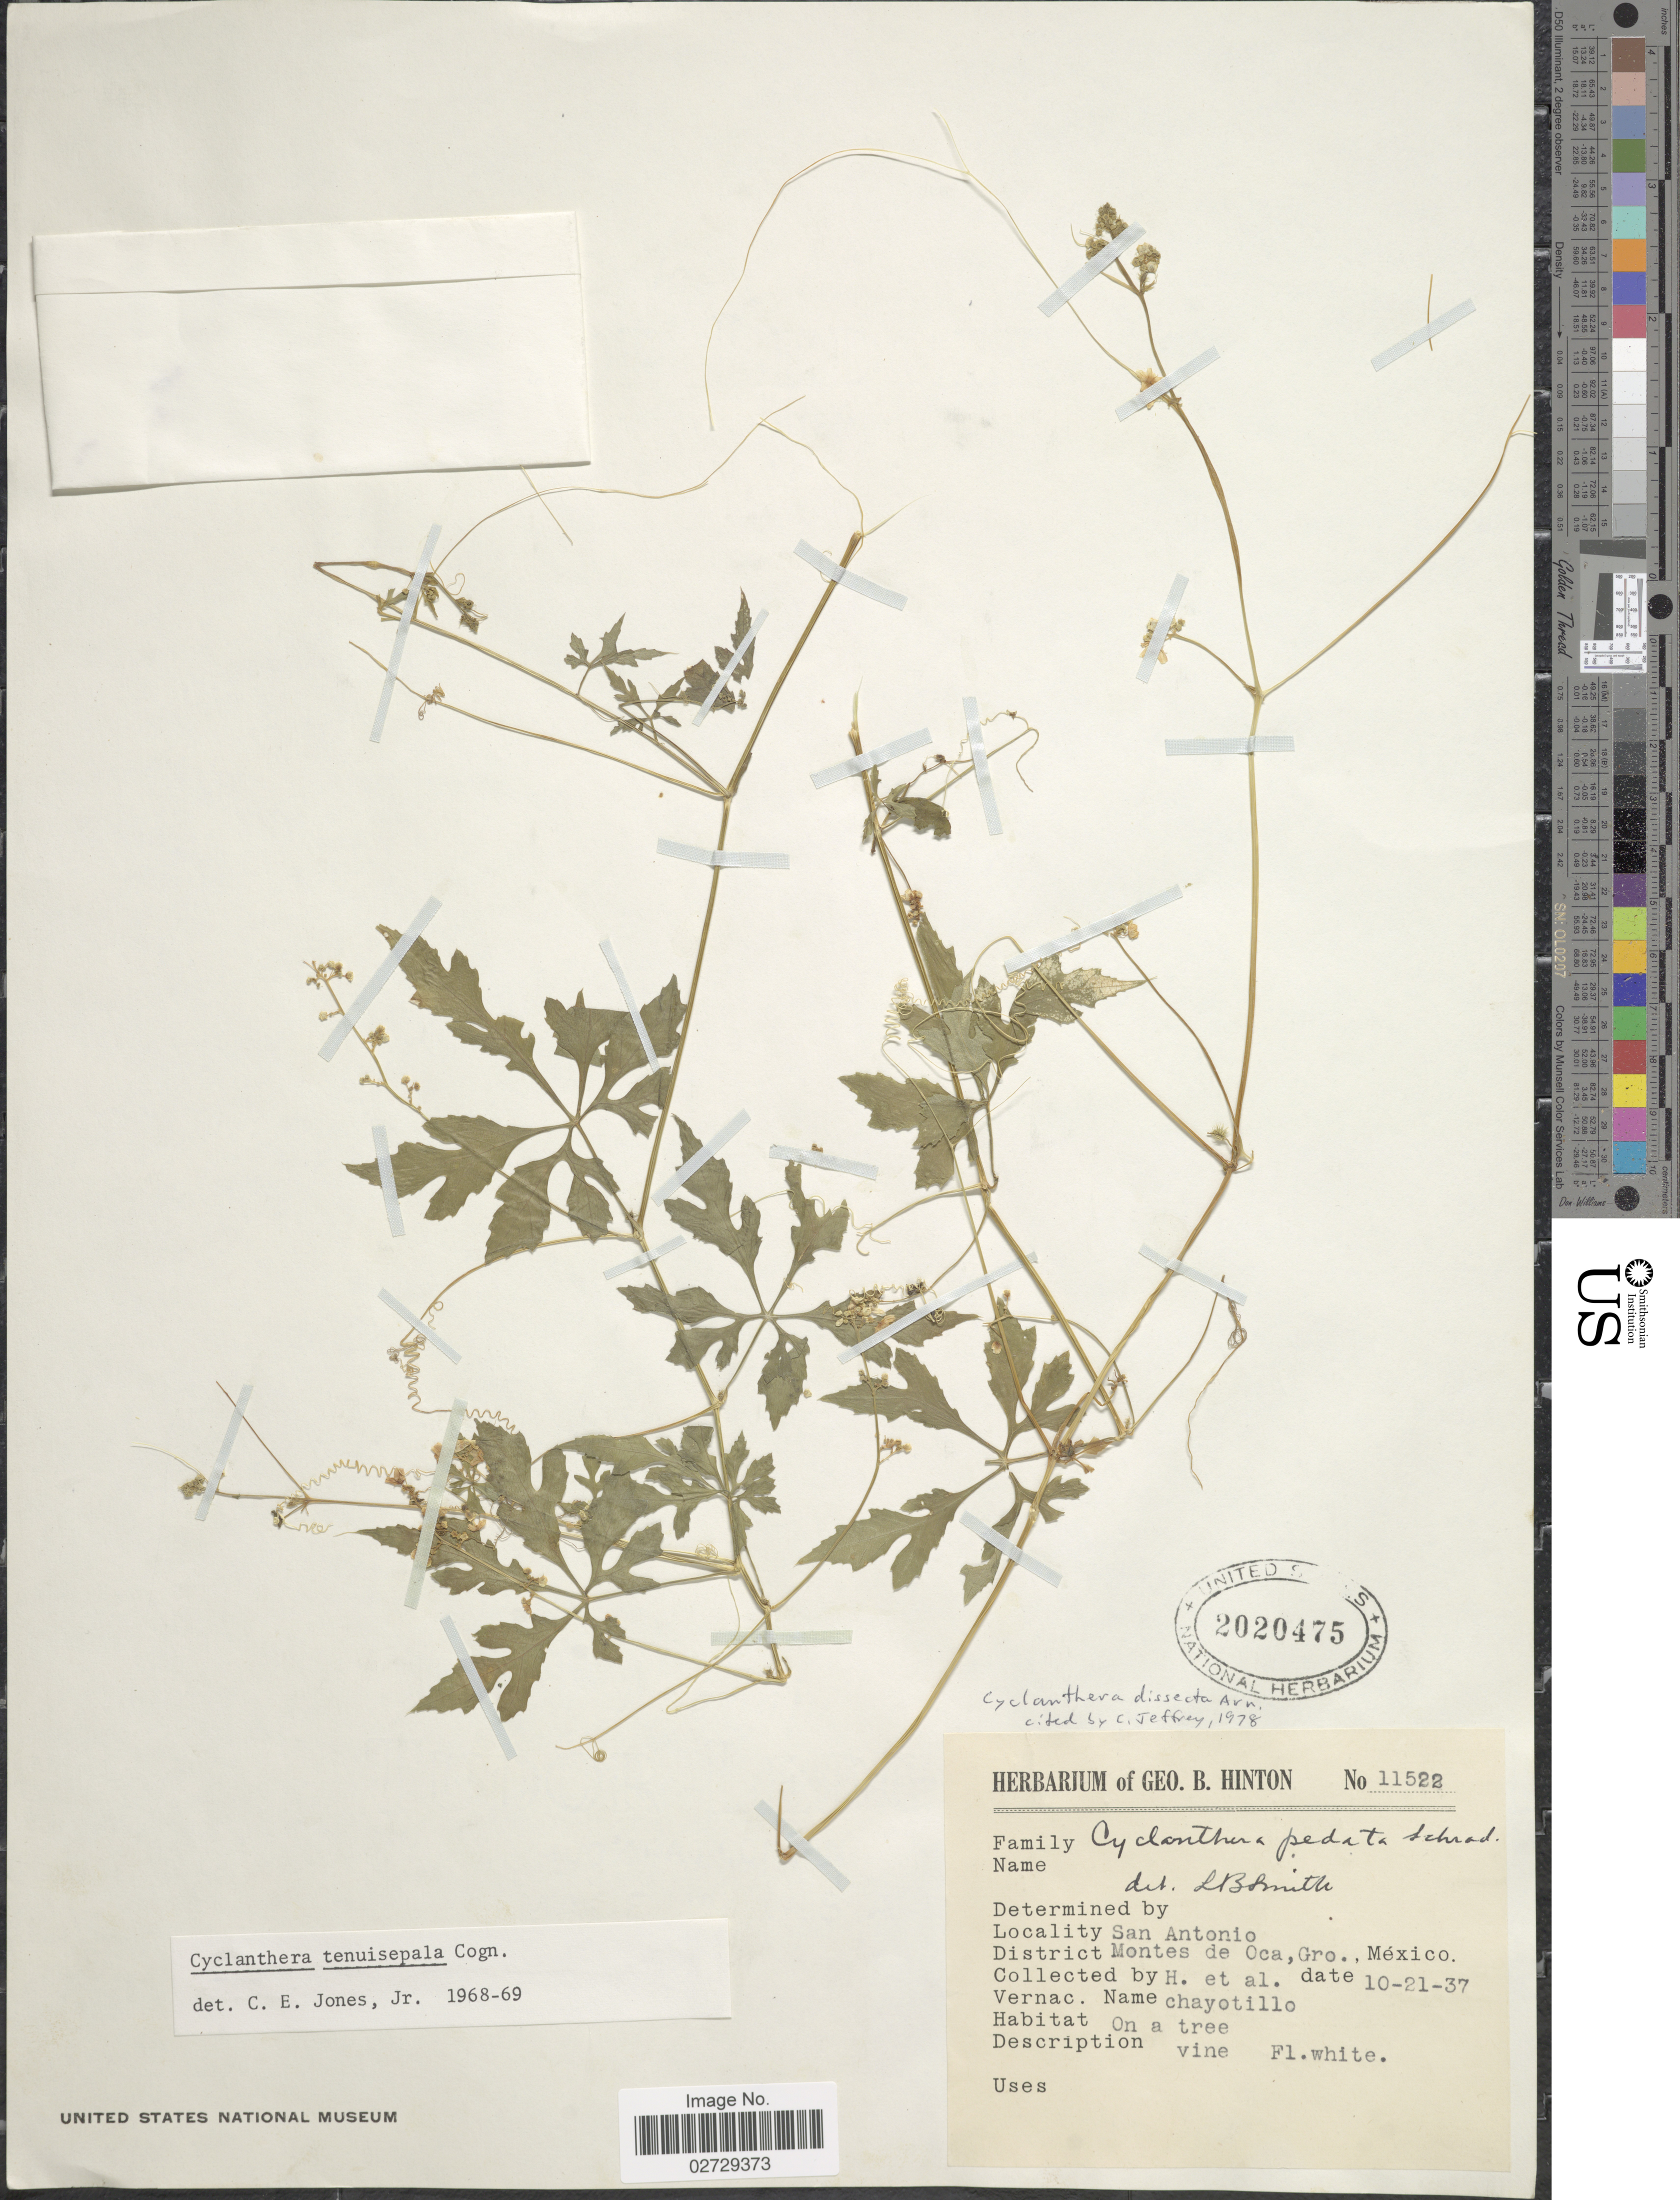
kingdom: Plantae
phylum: Tracheophyta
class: Magnoliopsida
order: Cucurbitales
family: Cucurbitaceae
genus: Cyclanthera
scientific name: Cyclanthera dissecta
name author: (Torr. & A. Gray) Arn.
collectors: G. B. Hinton & et al.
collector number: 11522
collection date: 1937-10-21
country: Mexico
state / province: Guerrero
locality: San Antonio. District: Montes de Oca.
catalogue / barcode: US 2020475